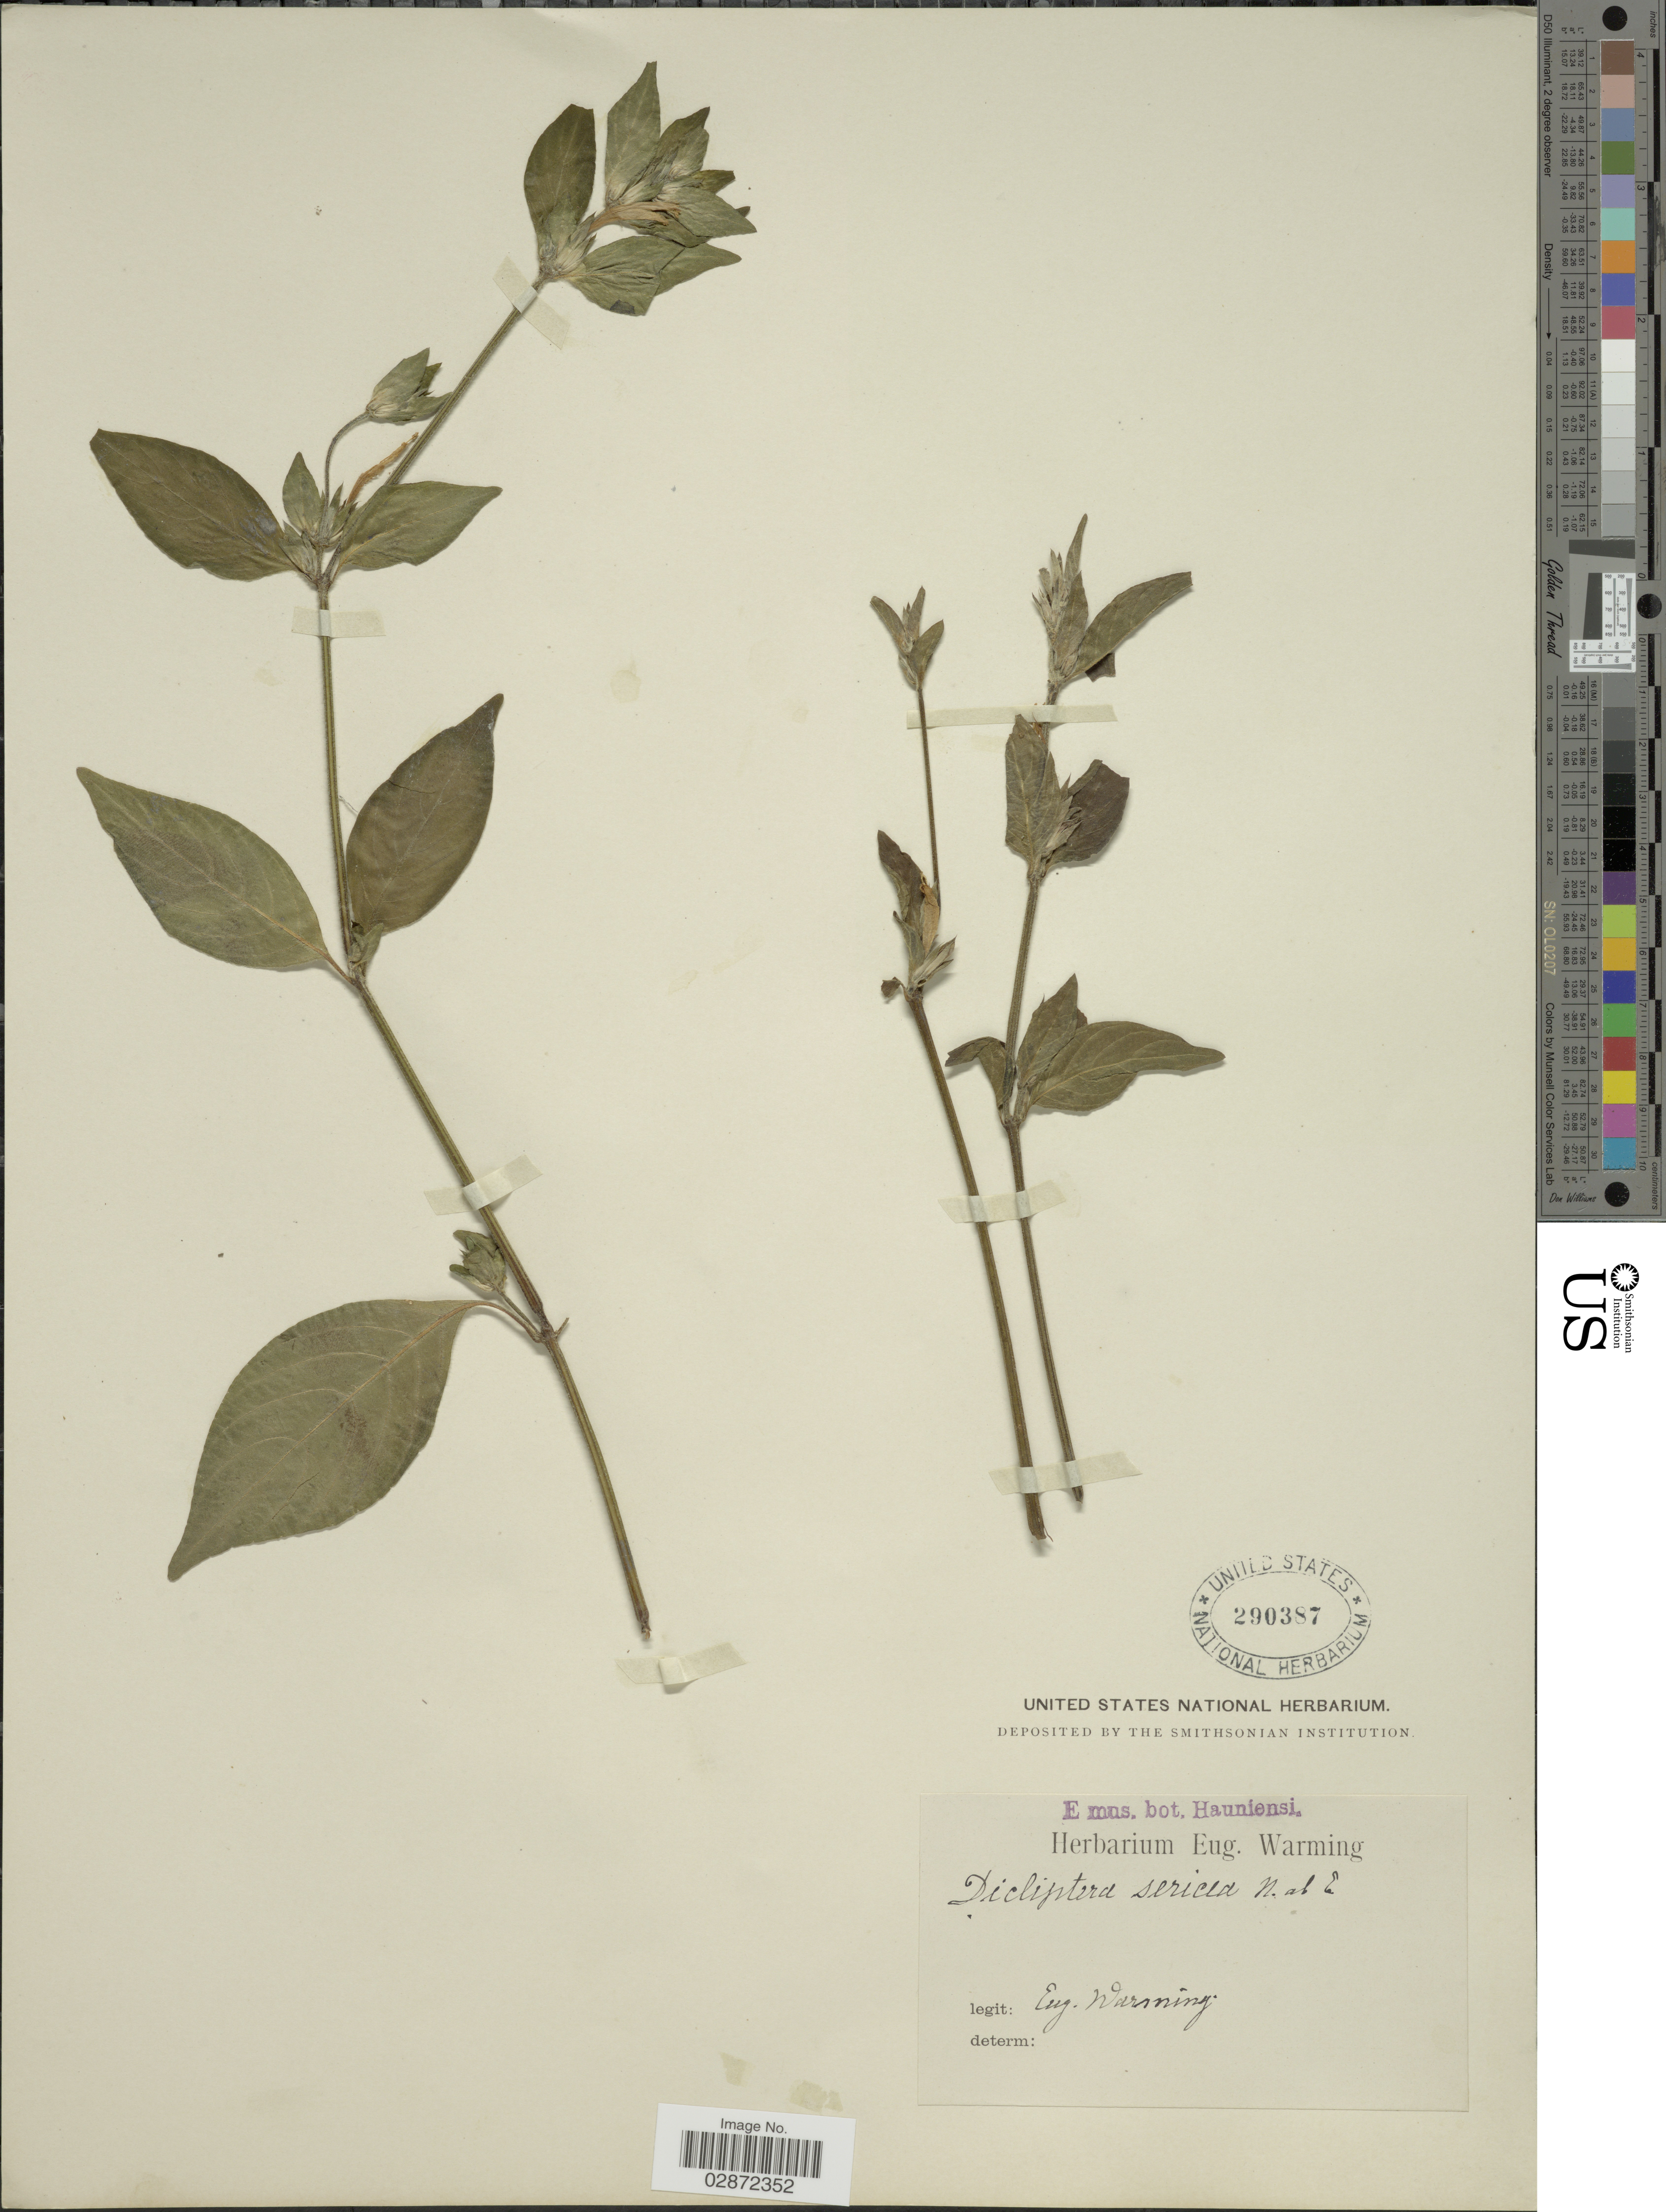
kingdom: Plantae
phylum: Tracheophyta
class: Magnoliopsida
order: Lamiales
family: Acanthaceae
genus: Dicliptera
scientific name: Dicliptera squarrosa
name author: Nees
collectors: E. Warming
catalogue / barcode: US 290387